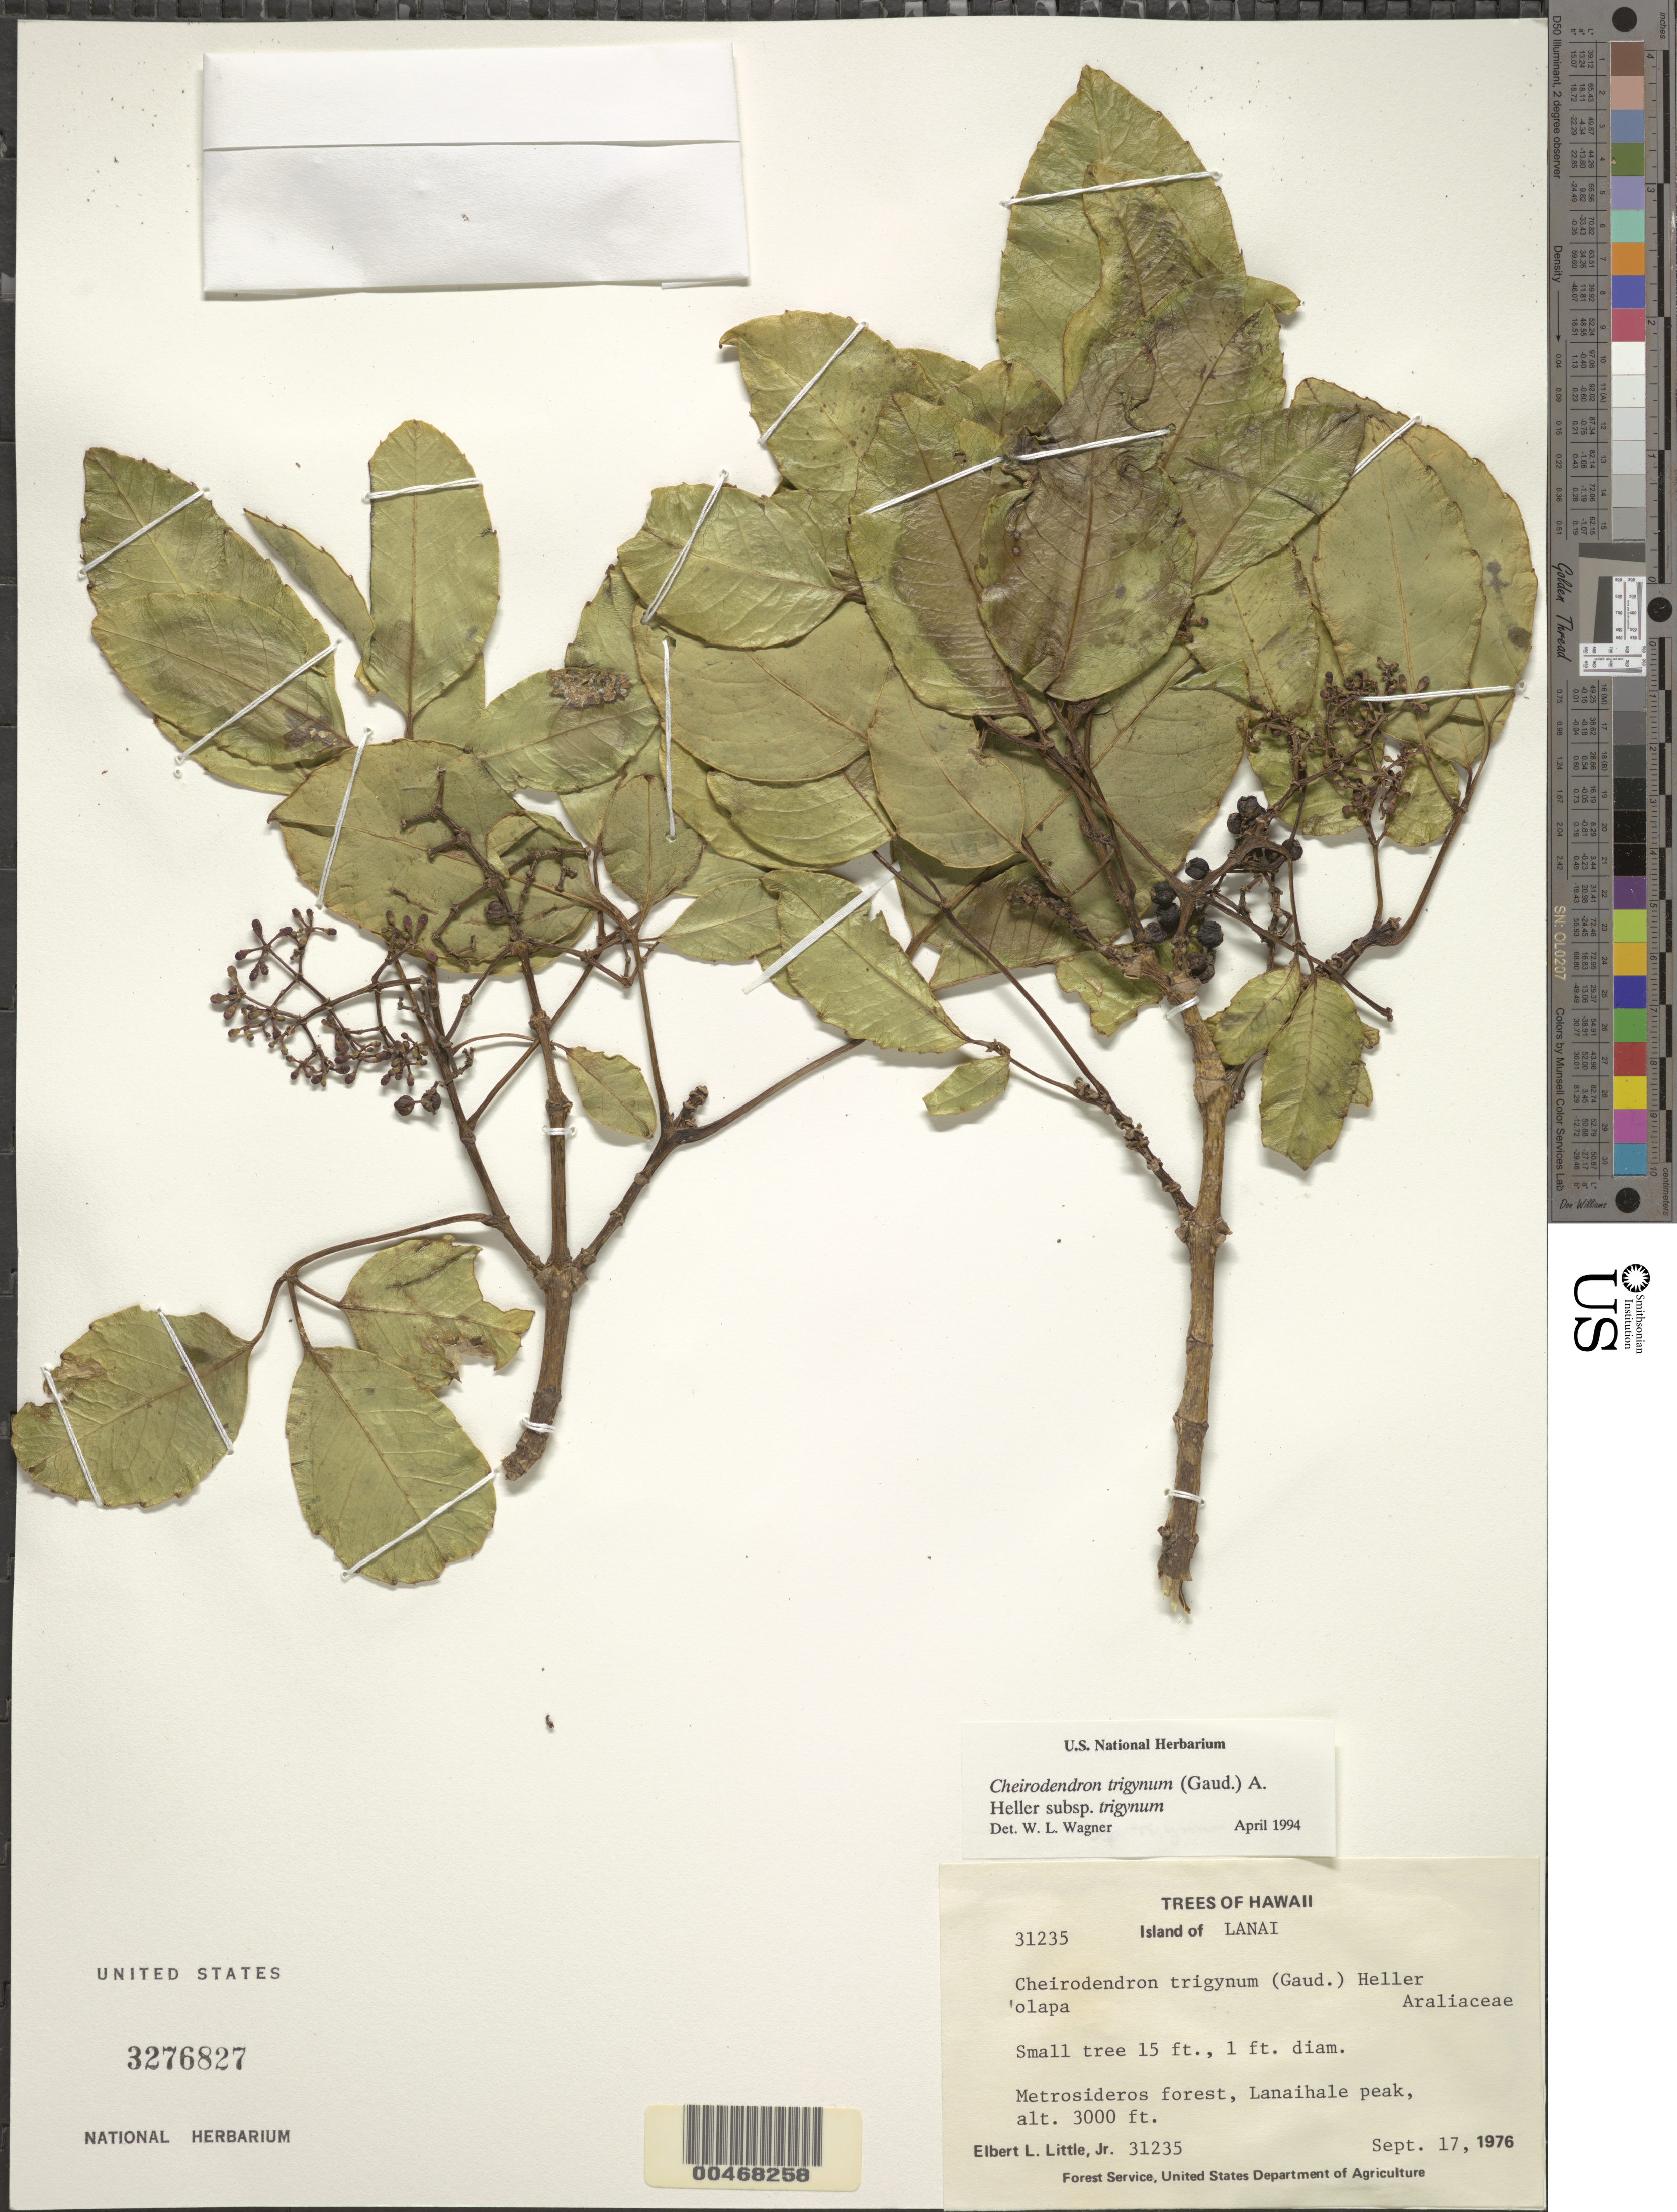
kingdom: Plantae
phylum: Tracheophyta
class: Magnoliopsida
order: Apiales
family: Araliaceae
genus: Cheirodendron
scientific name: Cheirodendron trigynum subsp. trigynum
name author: (Gaudich.) A. Heller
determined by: Wagner, W. L., (BOT), Smithsonian Institution - National Museum of Natural History (UNITED STATES)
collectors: E. L. Little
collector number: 31235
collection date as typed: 17 Sep 1976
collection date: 1976-09-17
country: United States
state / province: Hawaii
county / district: Maui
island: Lana'i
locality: Lanaihale peak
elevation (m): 914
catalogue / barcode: US 3276827